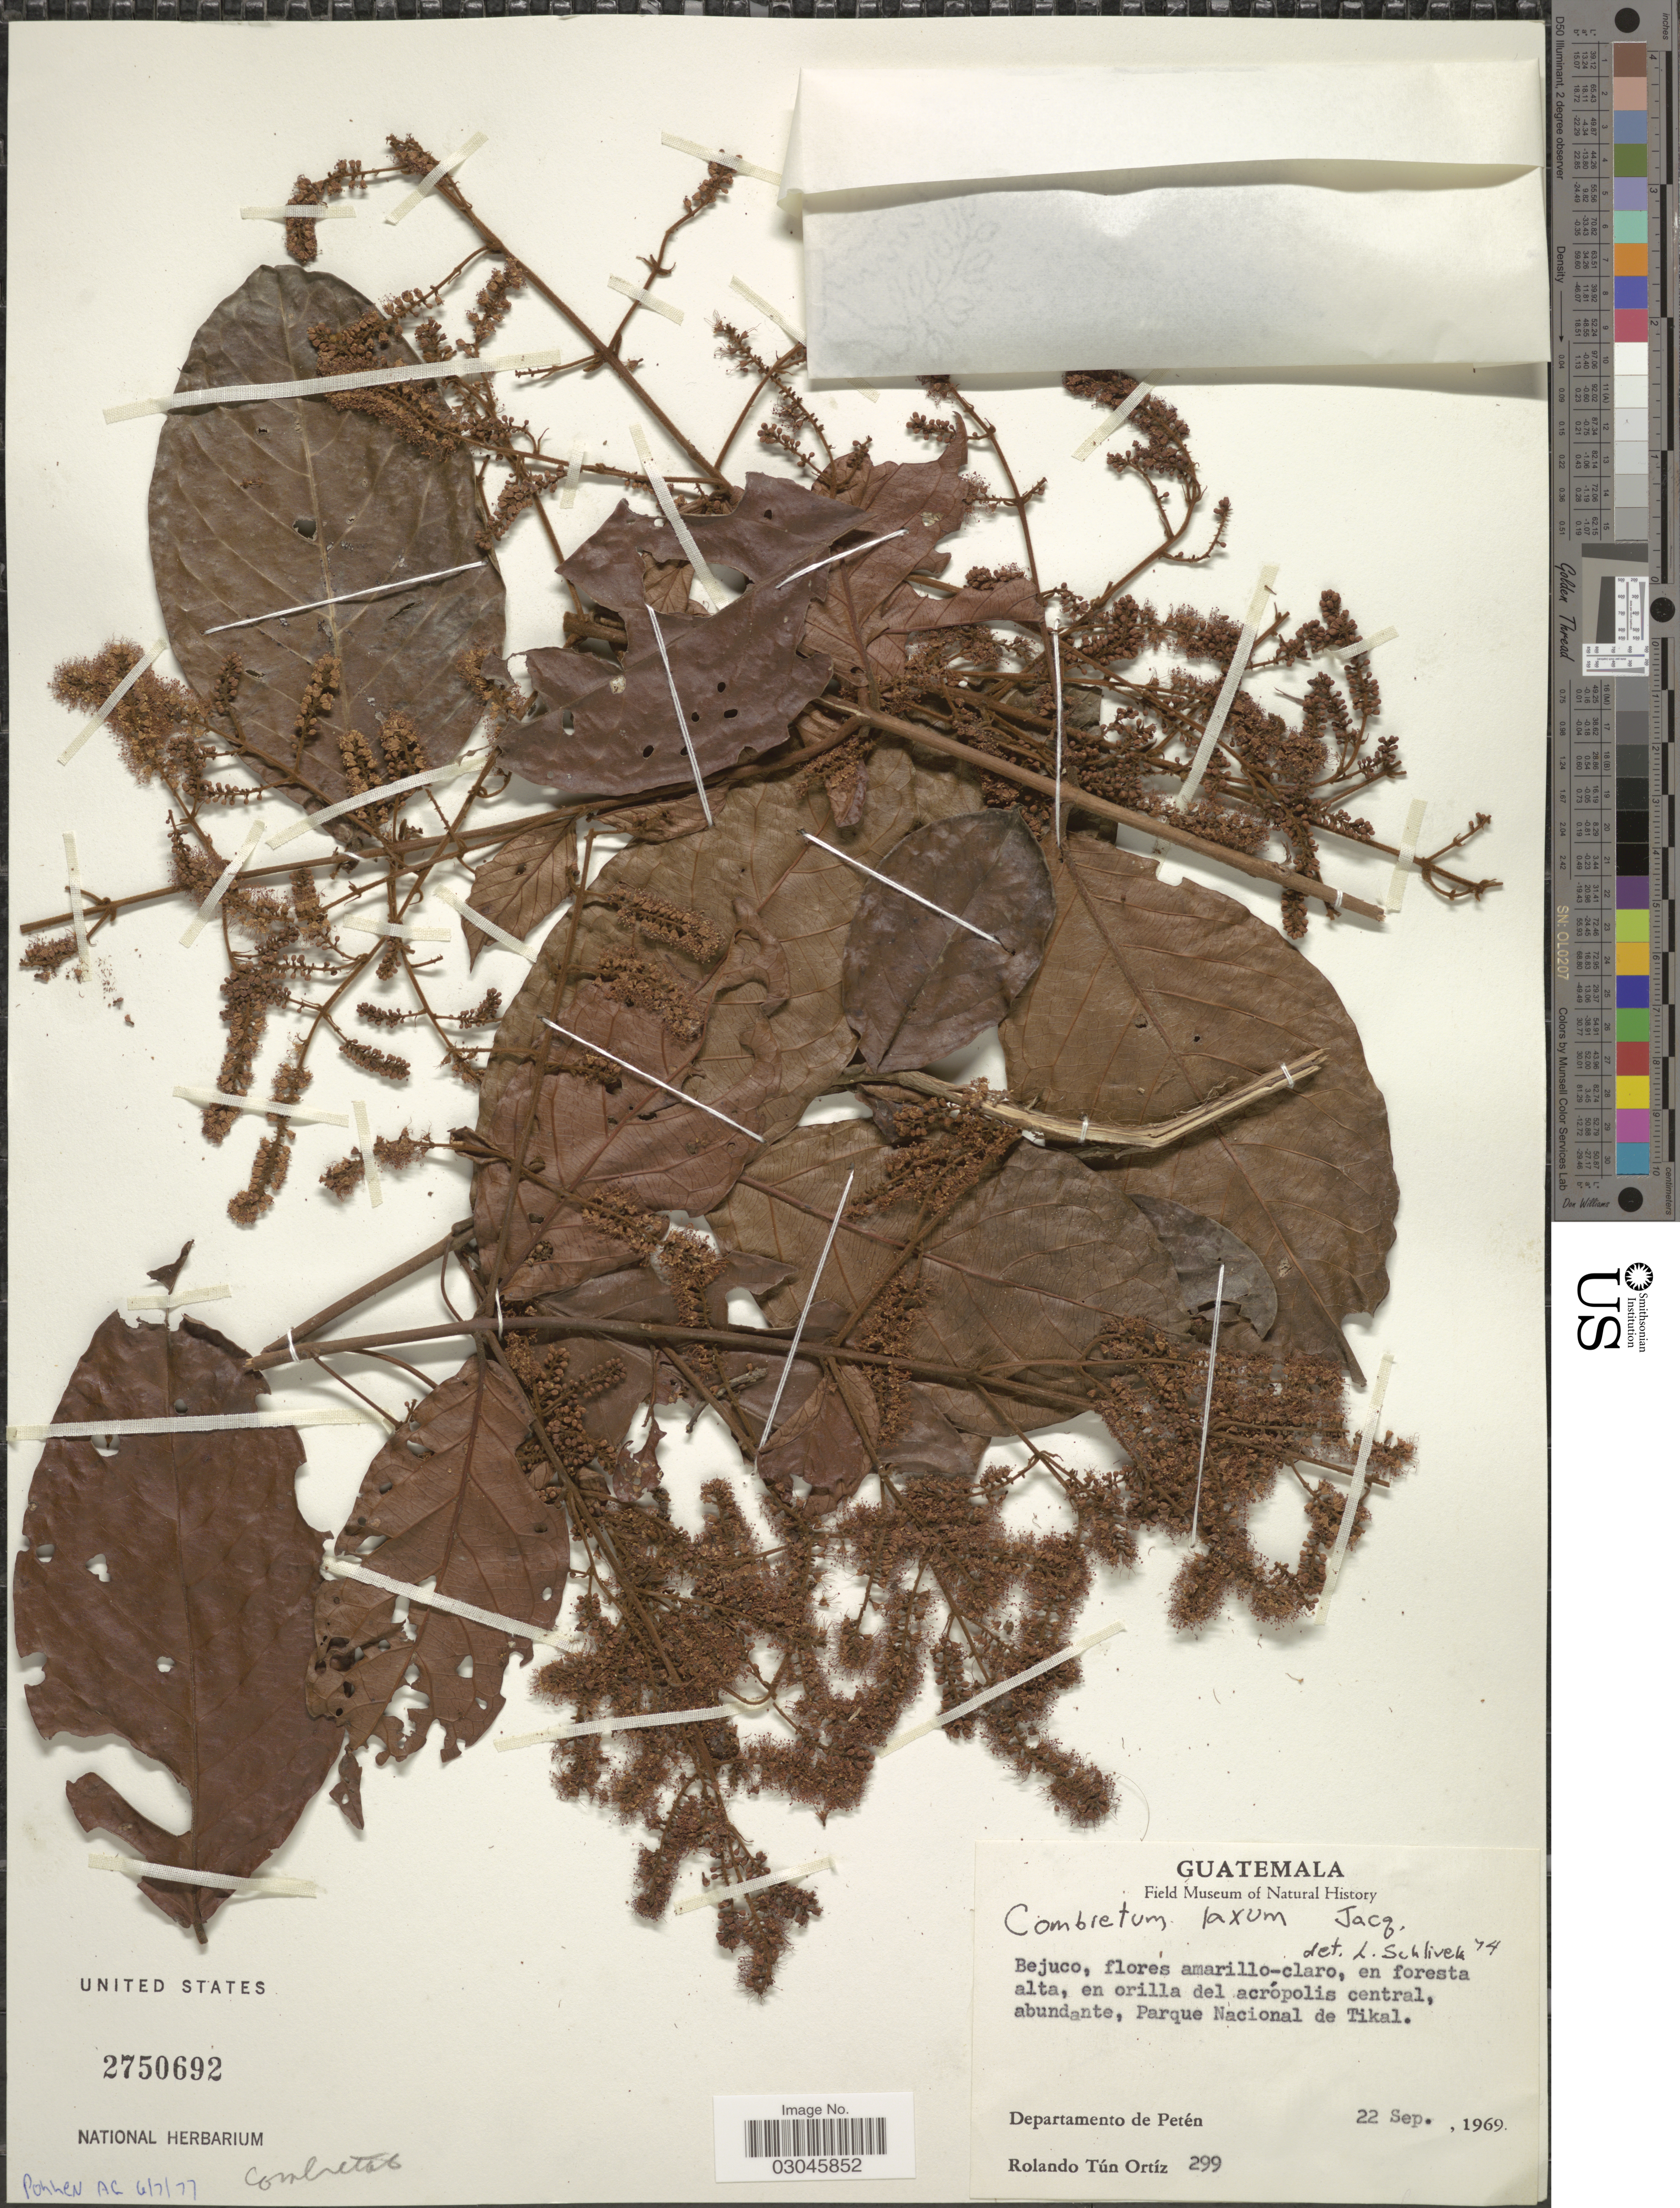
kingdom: Plantae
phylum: Tracheophyta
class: Magnoliopsida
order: Myrtales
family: Combretaceae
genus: Combretum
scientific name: Combretum laxum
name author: Jacq.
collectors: R. T. Ortíz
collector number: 299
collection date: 1969-09-22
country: Guatemala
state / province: El Petén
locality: En orilla del acrópolis central, abundante, Parque Nacional de Tikal.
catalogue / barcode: US 2750692